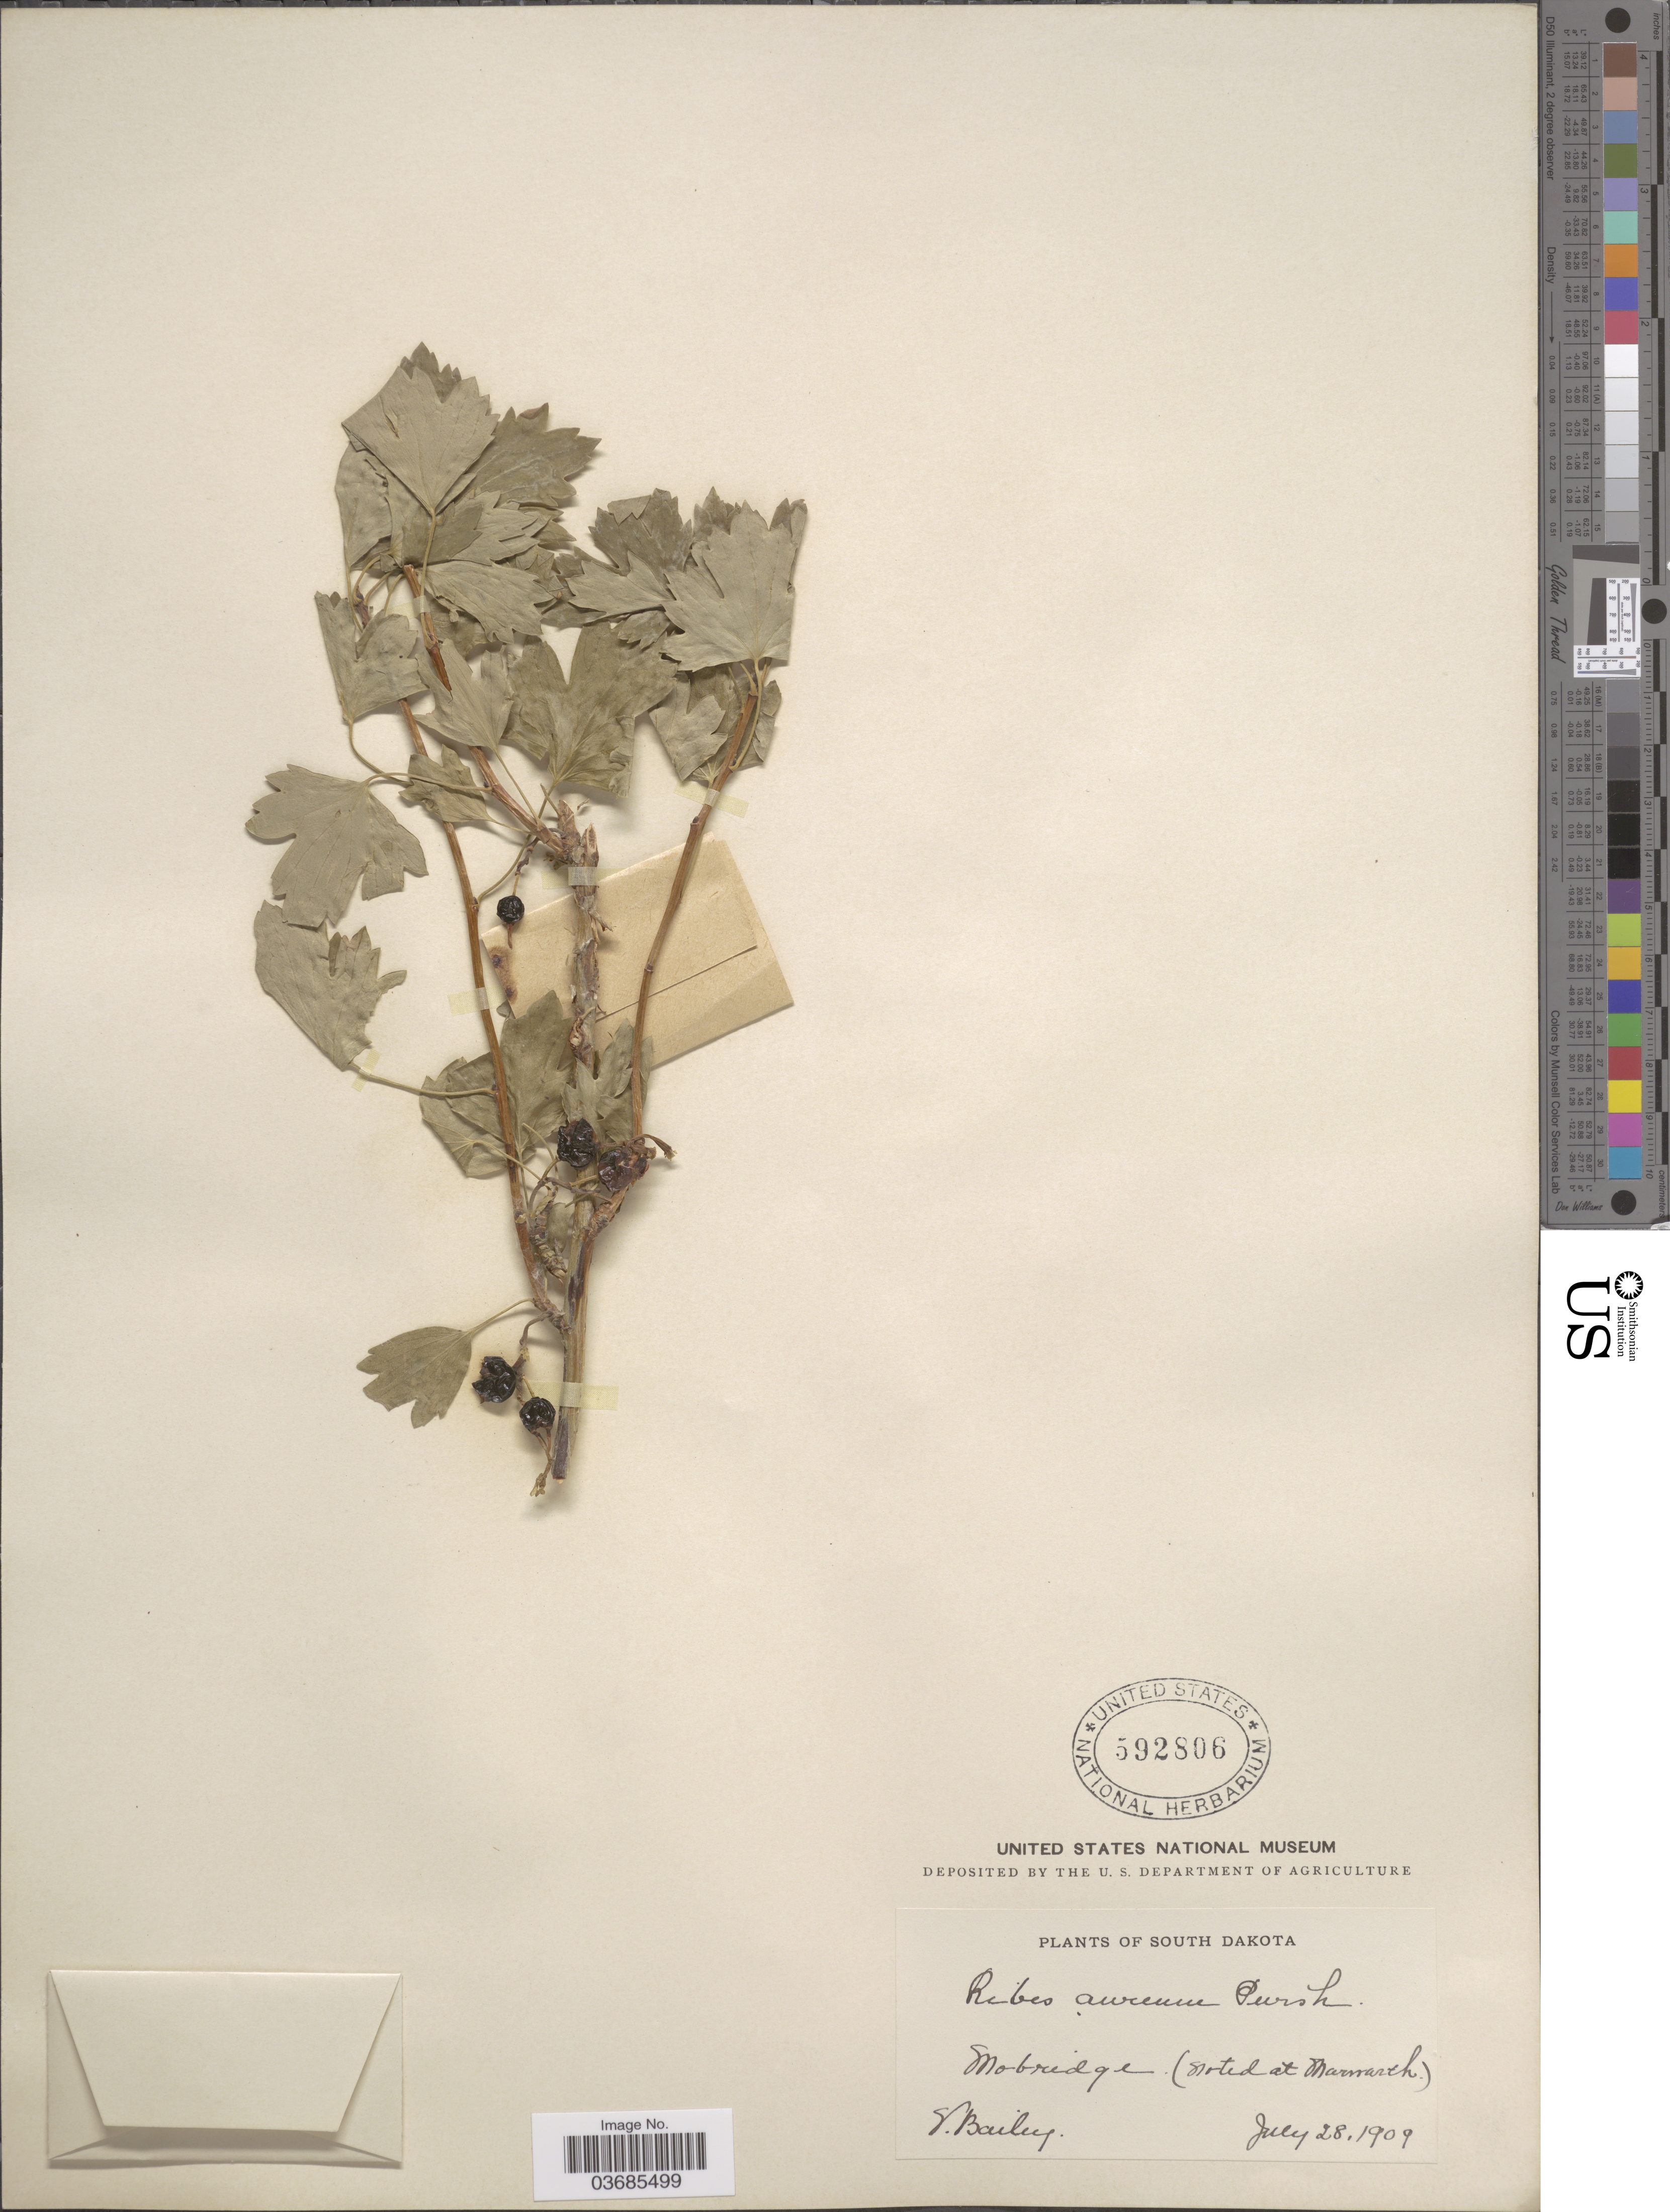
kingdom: Plantae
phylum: Tracheophyta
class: Magnoliopsida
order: Saxifragales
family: Grossulariaceae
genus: Ribes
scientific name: Ribes aureum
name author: Pursh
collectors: V. Bailey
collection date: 1909-07-28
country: United States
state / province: South Dakota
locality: Mobridge.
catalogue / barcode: US 592806